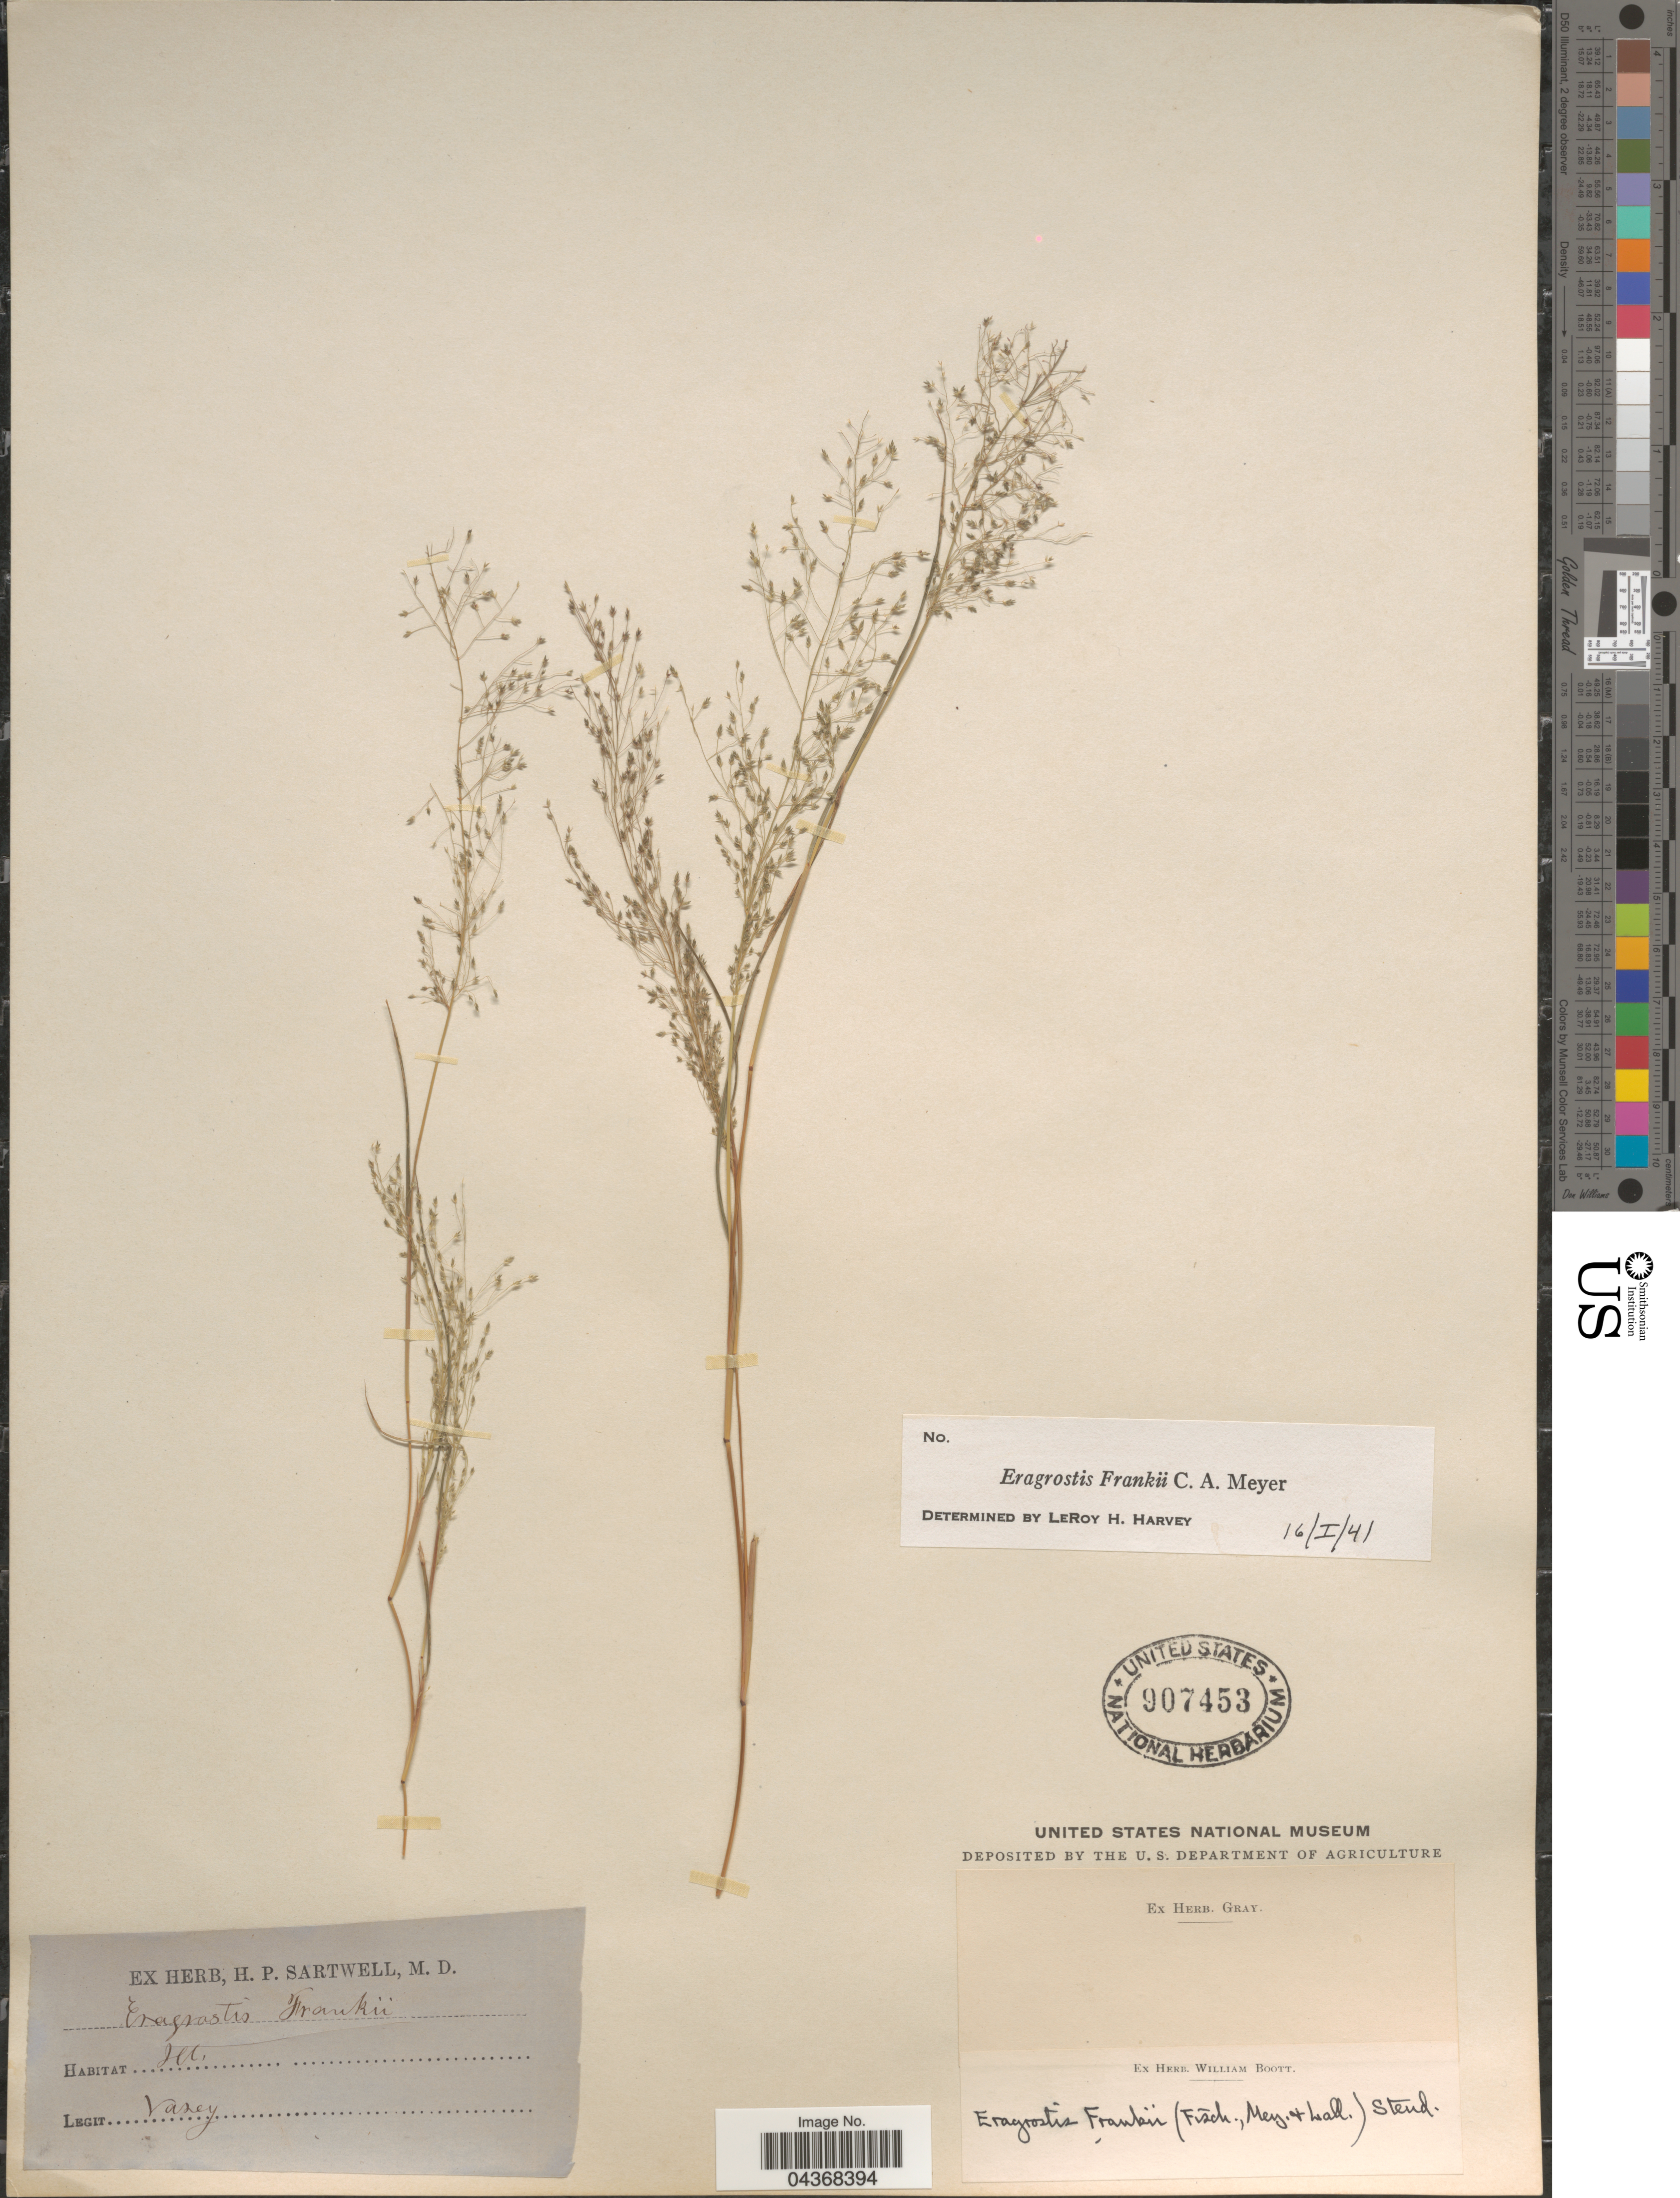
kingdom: Plantae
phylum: Tracheophyta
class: Liliopsida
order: Poales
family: Poaceae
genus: Eragrostis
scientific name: Eragrostis frankii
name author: C.A. Mey. ex Steud.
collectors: Vasey, --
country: United States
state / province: Illinois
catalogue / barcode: US 907453